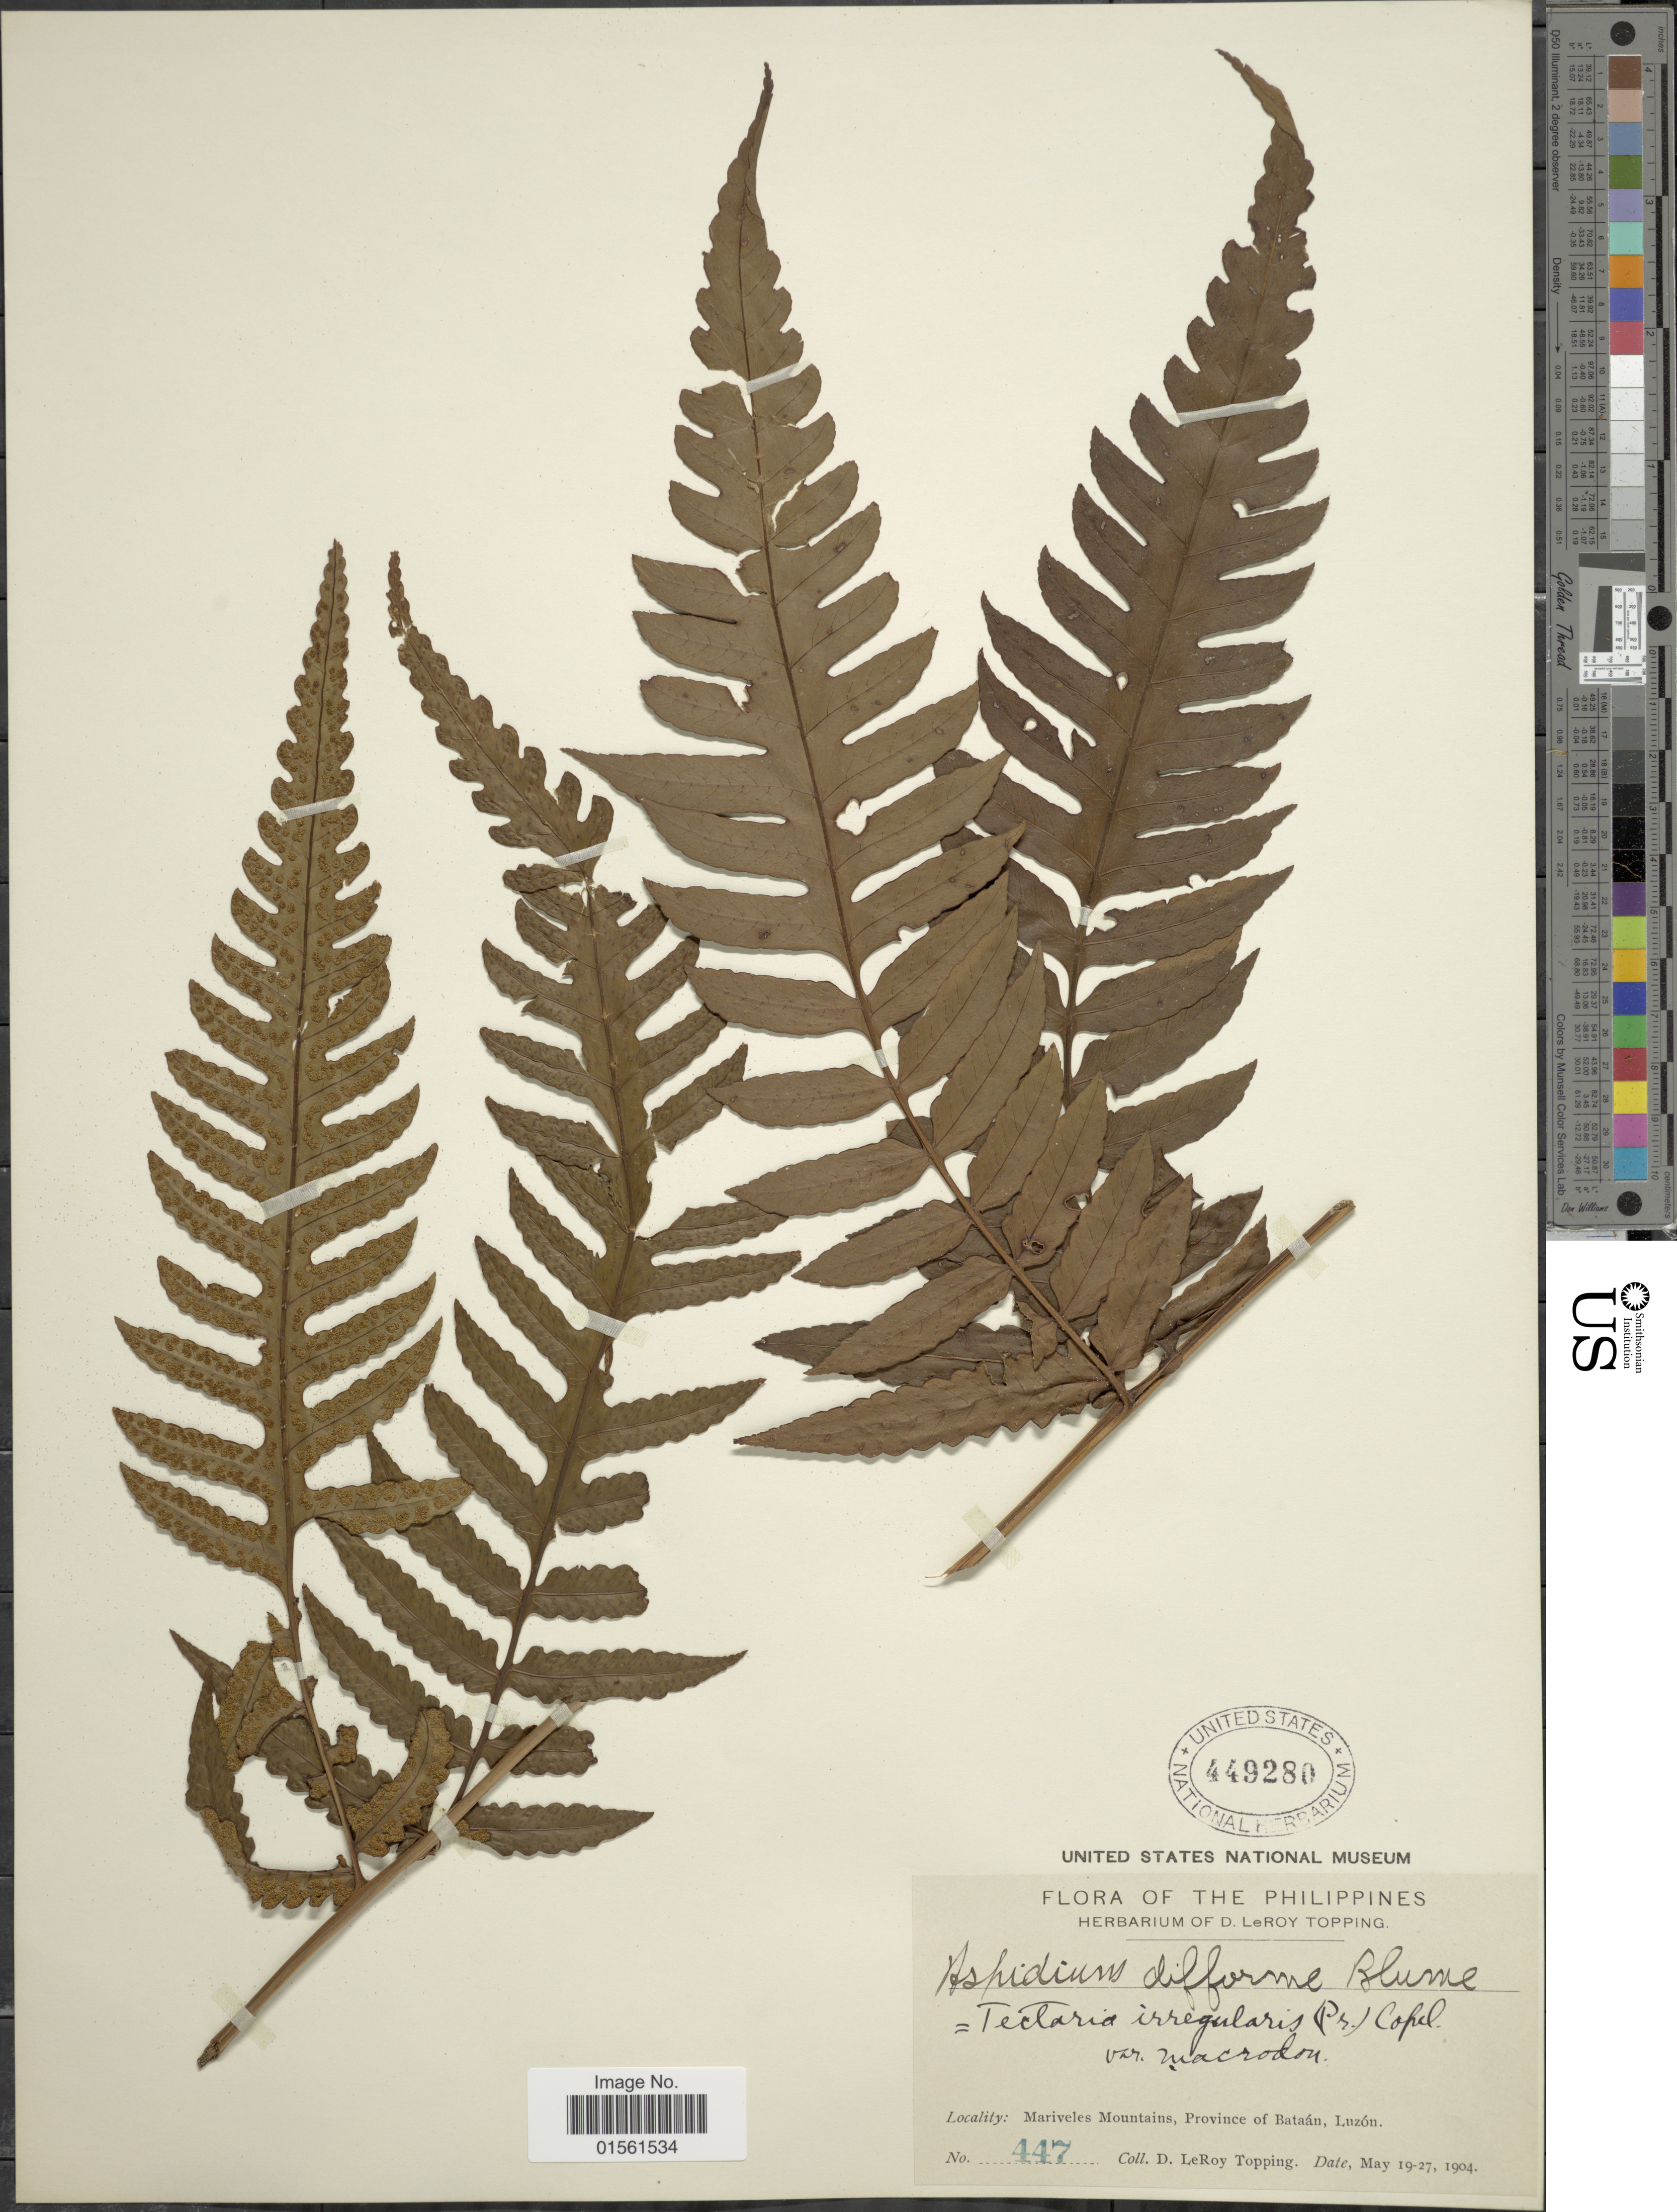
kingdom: Plantae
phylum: Tracheophyta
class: Polypodiopsida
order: Polypodiales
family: Dryopteridaceae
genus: Pleocnemia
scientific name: Pleocnemia brongniartii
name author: (Bory) Holttum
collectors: D. L. Topping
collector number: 447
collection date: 1904-05-19/1904-05-27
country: Philippines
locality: Mariveles Mountains, Province of Bataan, Luzon.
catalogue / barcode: US 449280